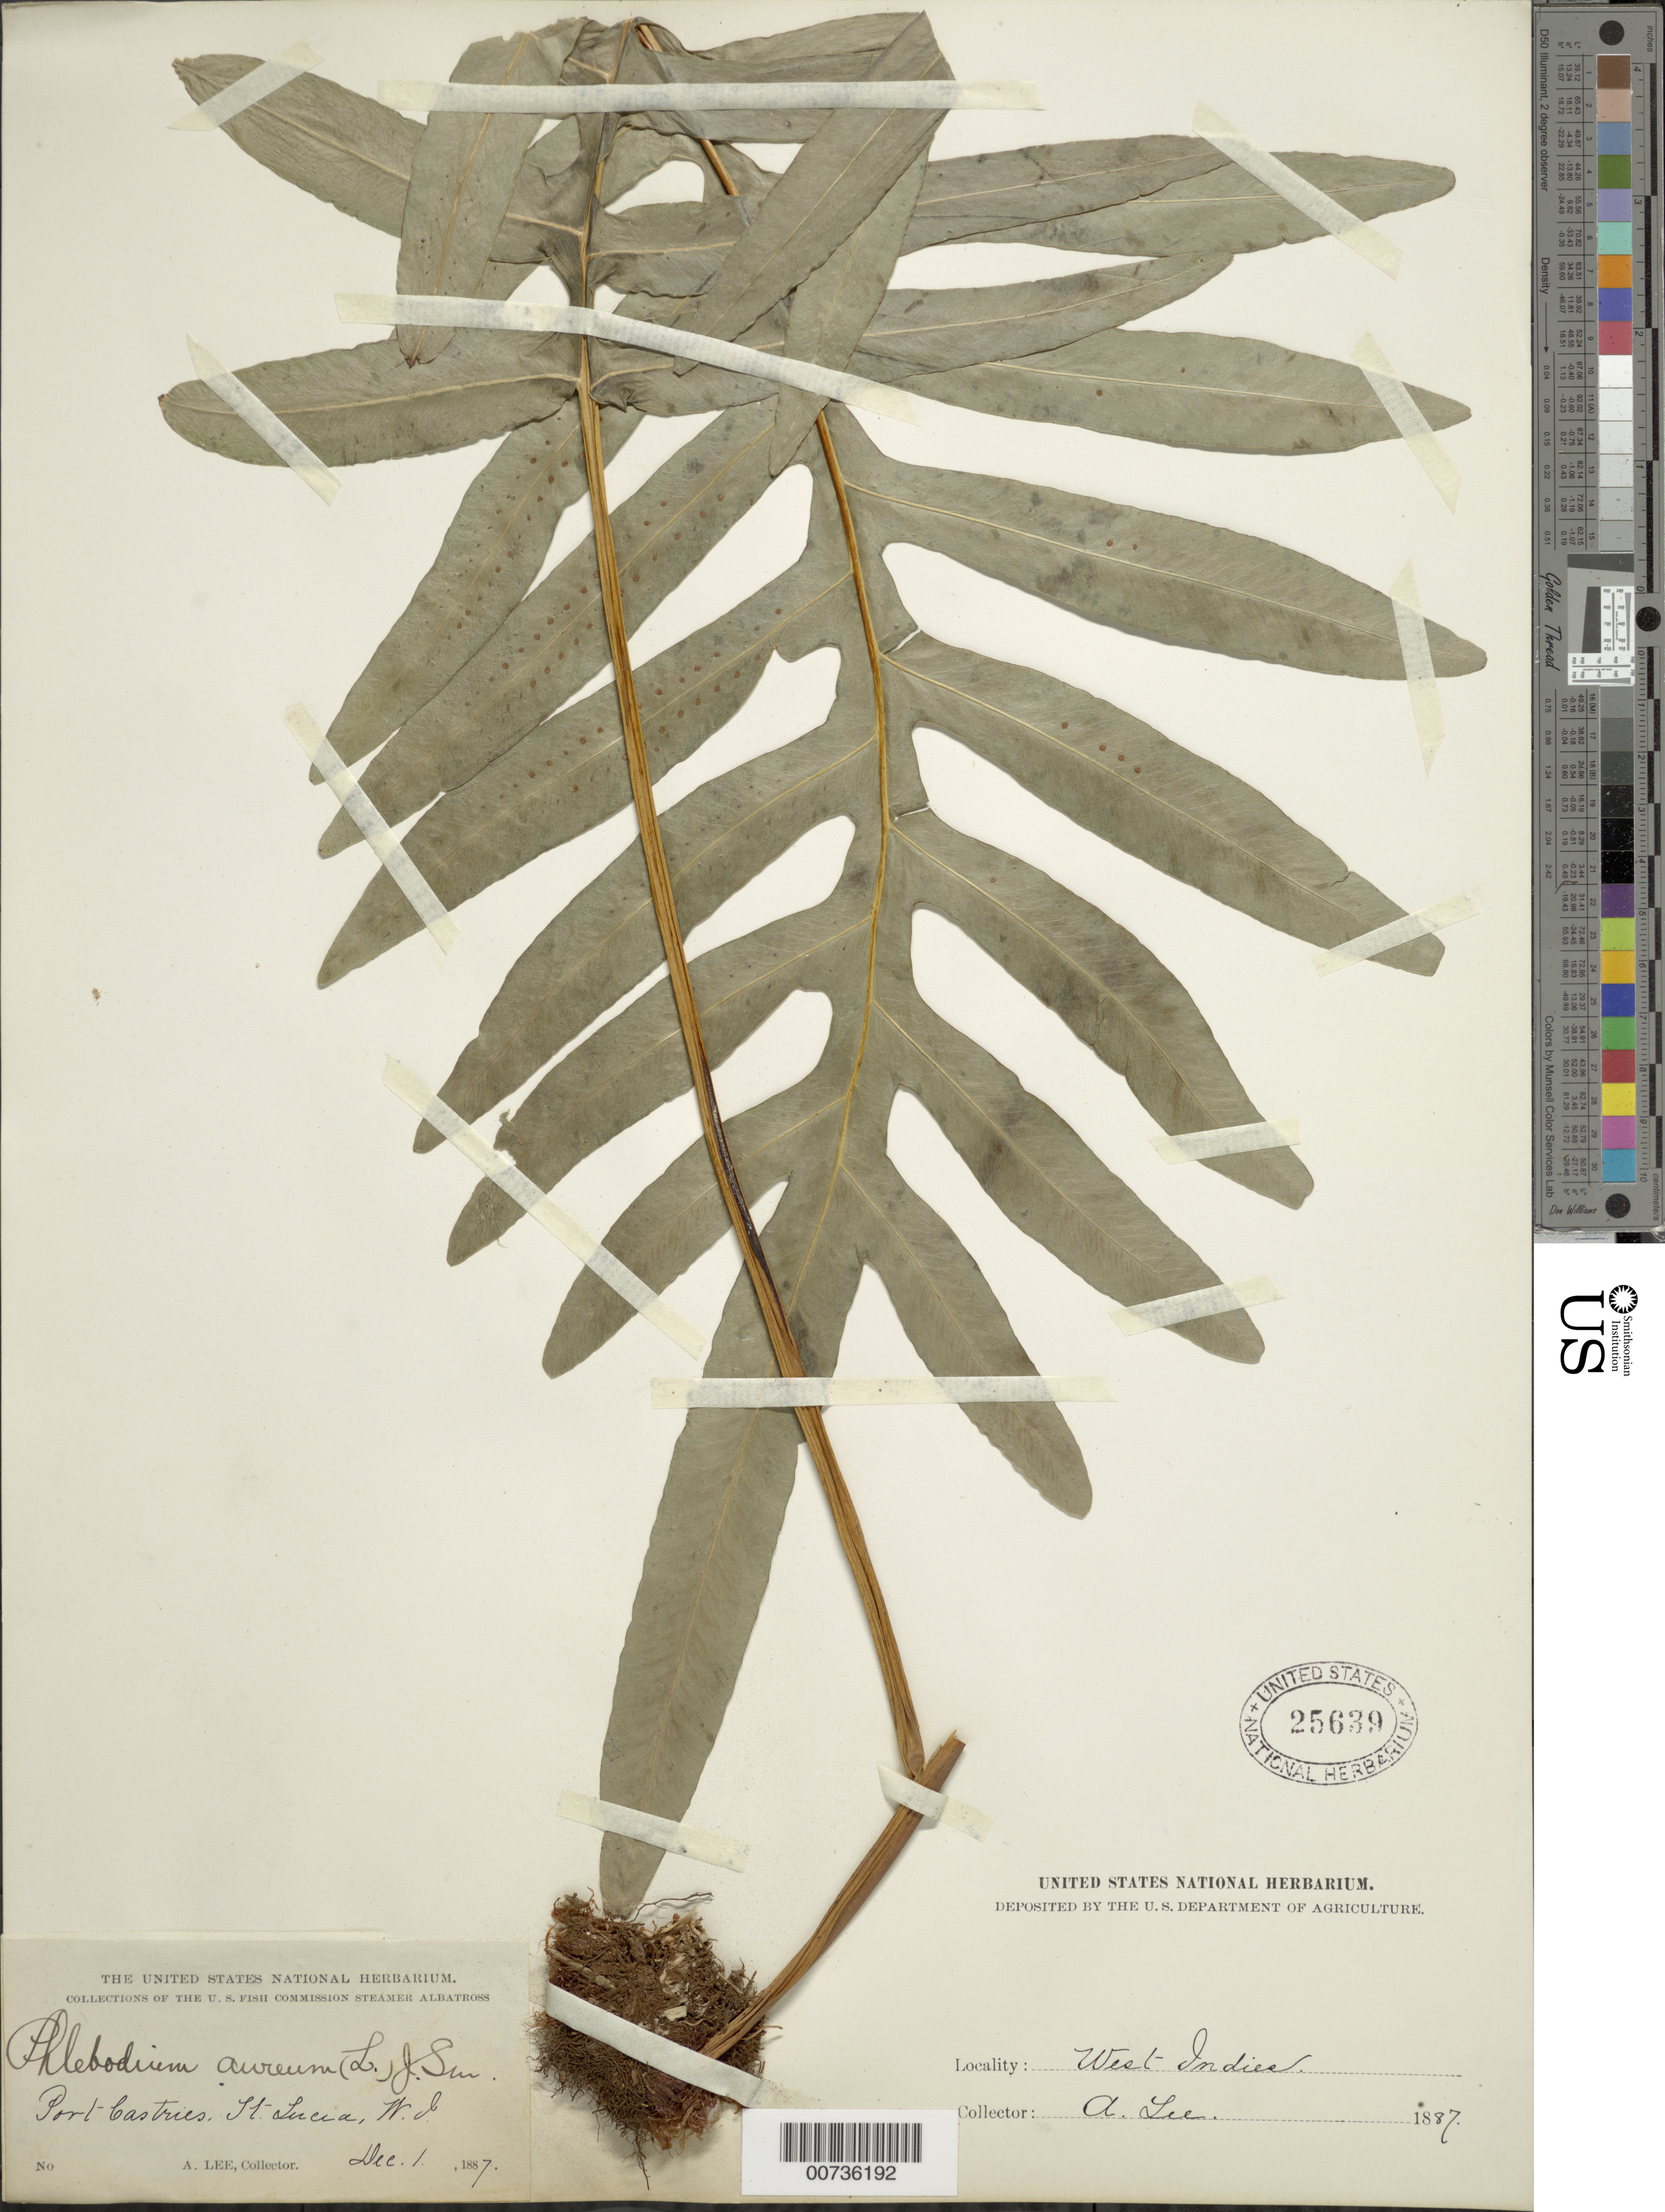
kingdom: Plantae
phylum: Tracheophyta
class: Polypodiopsida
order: Polypodiales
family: Polypodiaceae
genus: Phlebodium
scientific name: Phlebodium aureum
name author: (L.) J. Sm.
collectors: A. Lee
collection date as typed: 01 Dec 1887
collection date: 1887-12-01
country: St. Lucia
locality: Port Castries, St. Lucia.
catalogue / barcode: US 25639